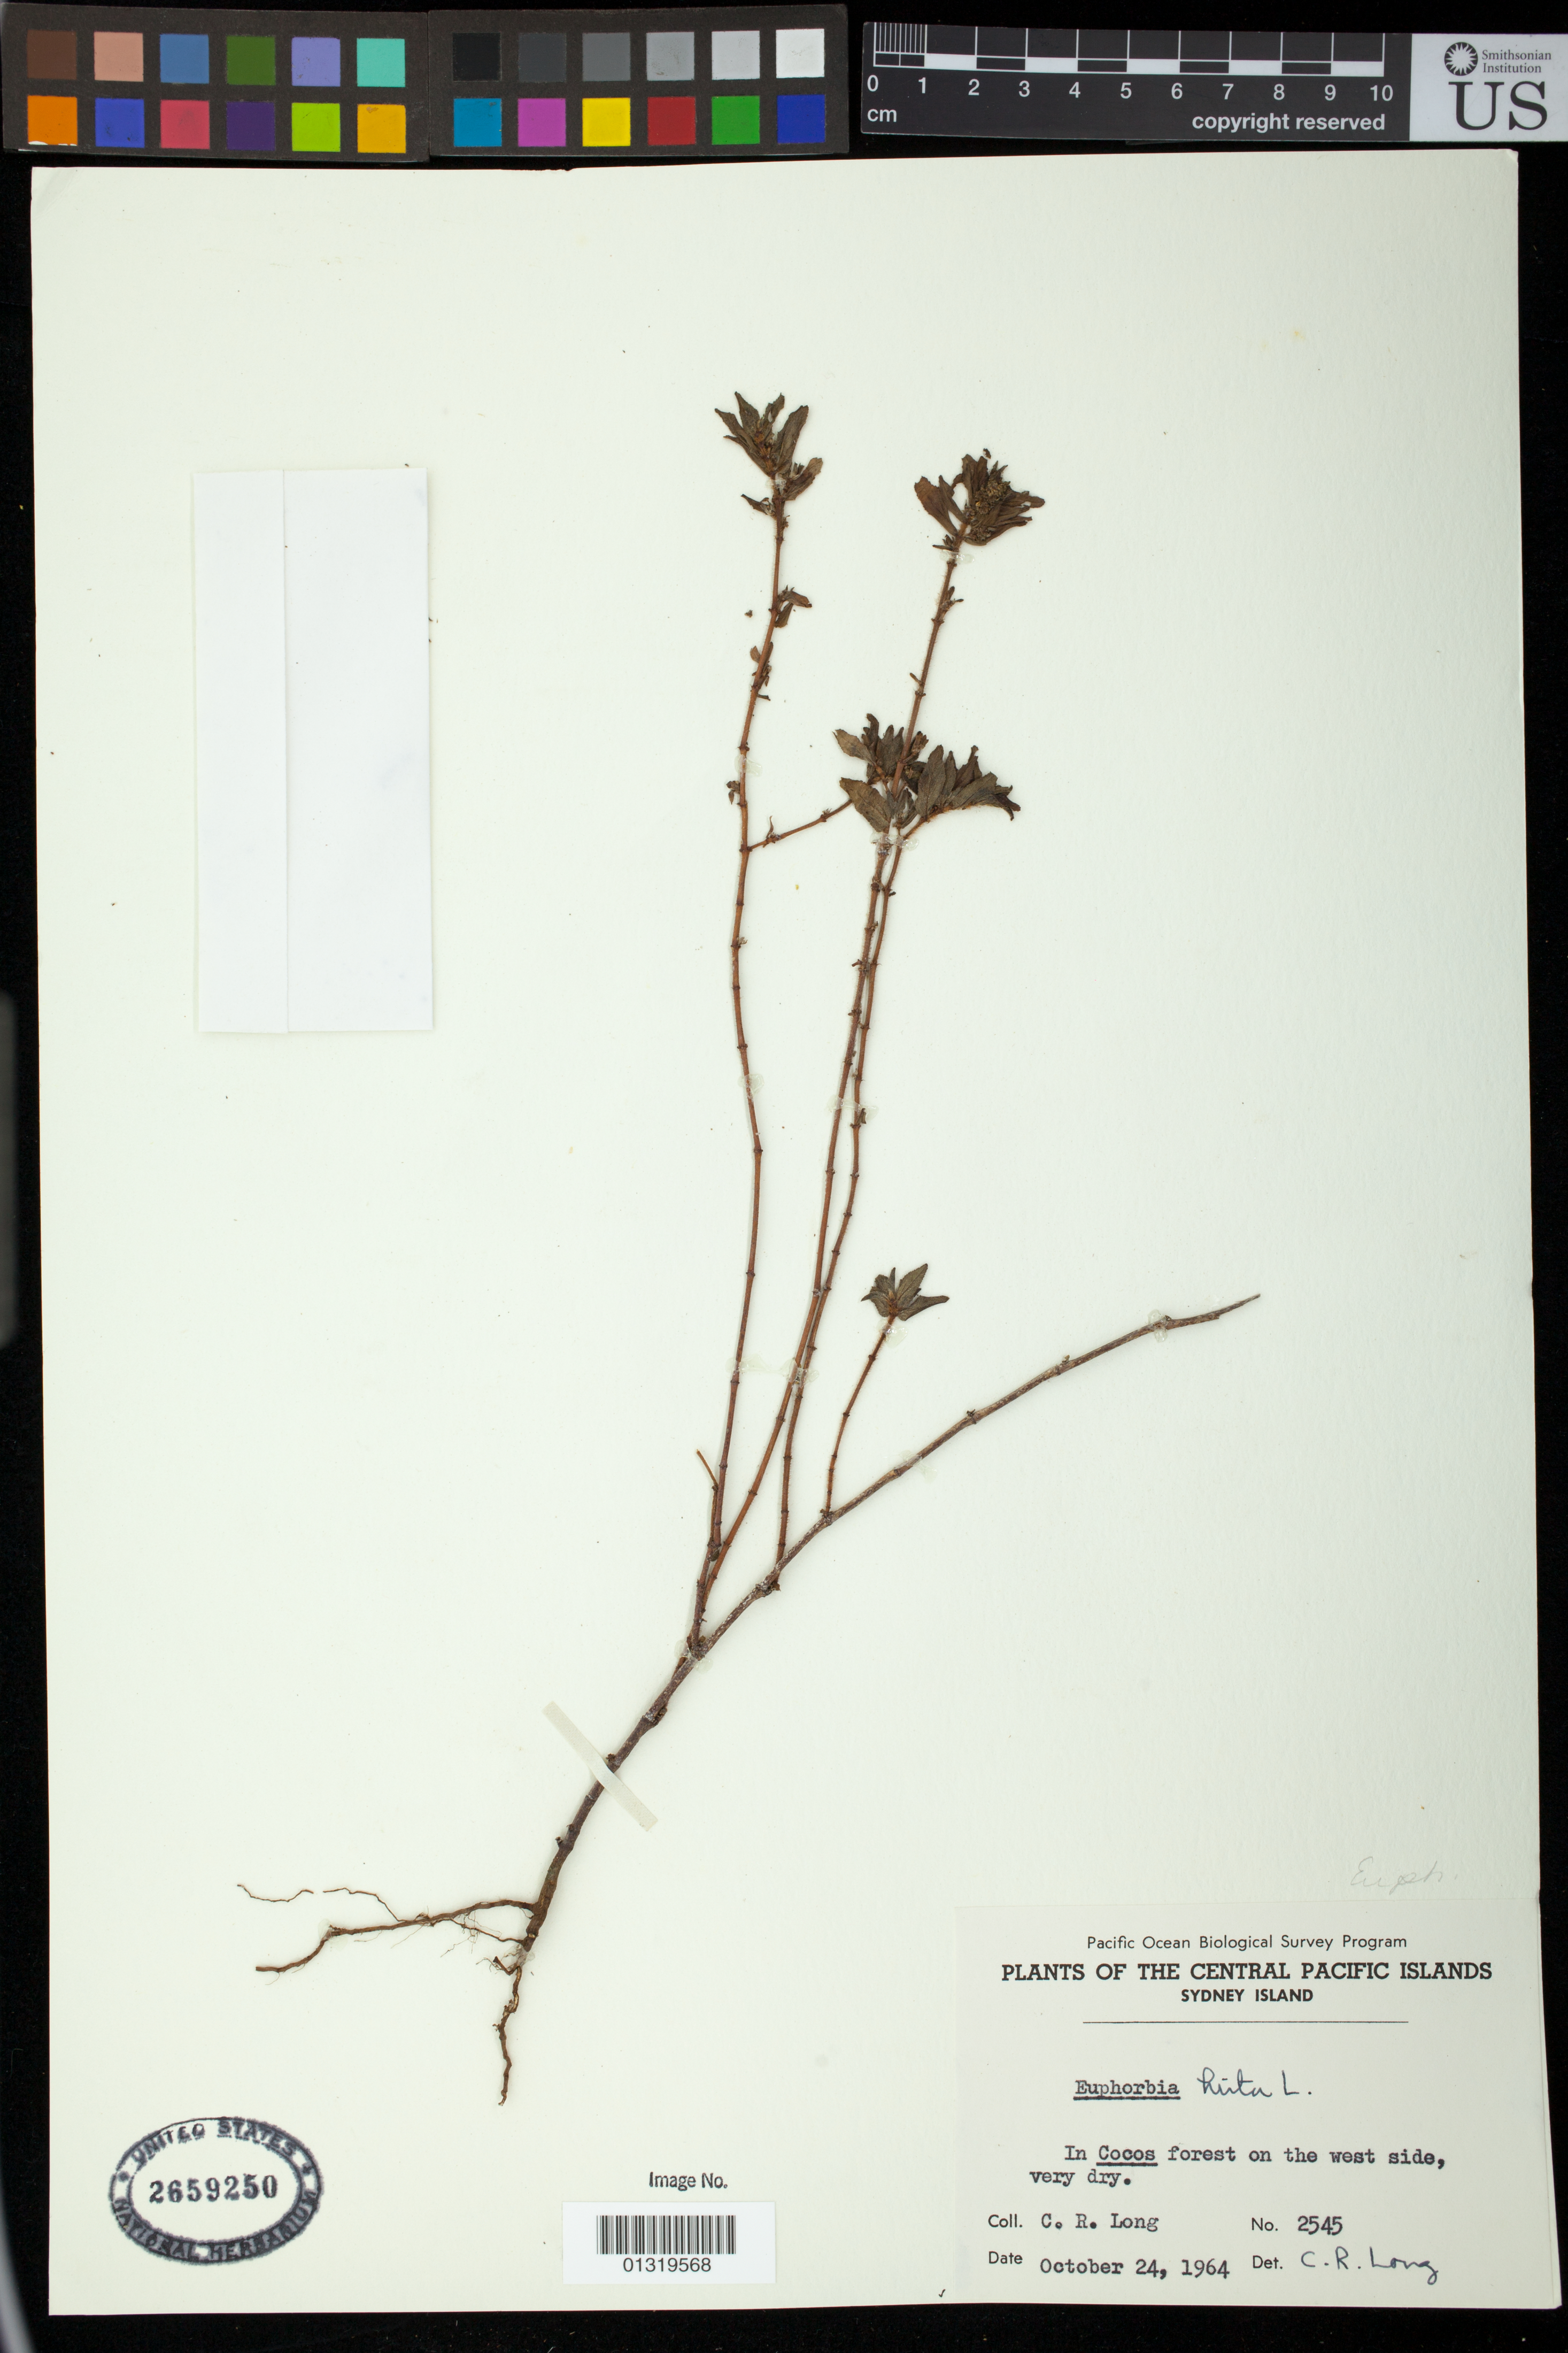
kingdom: Plantae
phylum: Tracheophyta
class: Magnoliopsida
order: Malpighiales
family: Euphorbiaceae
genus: Euphorbia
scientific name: Euphorbia hirta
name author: L.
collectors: C. R. Long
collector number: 2545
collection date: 1964-10-24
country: Kiribati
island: Manra [Sydney] Island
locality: Sydney Island [Manra Island]; on the west side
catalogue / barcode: US 2659250